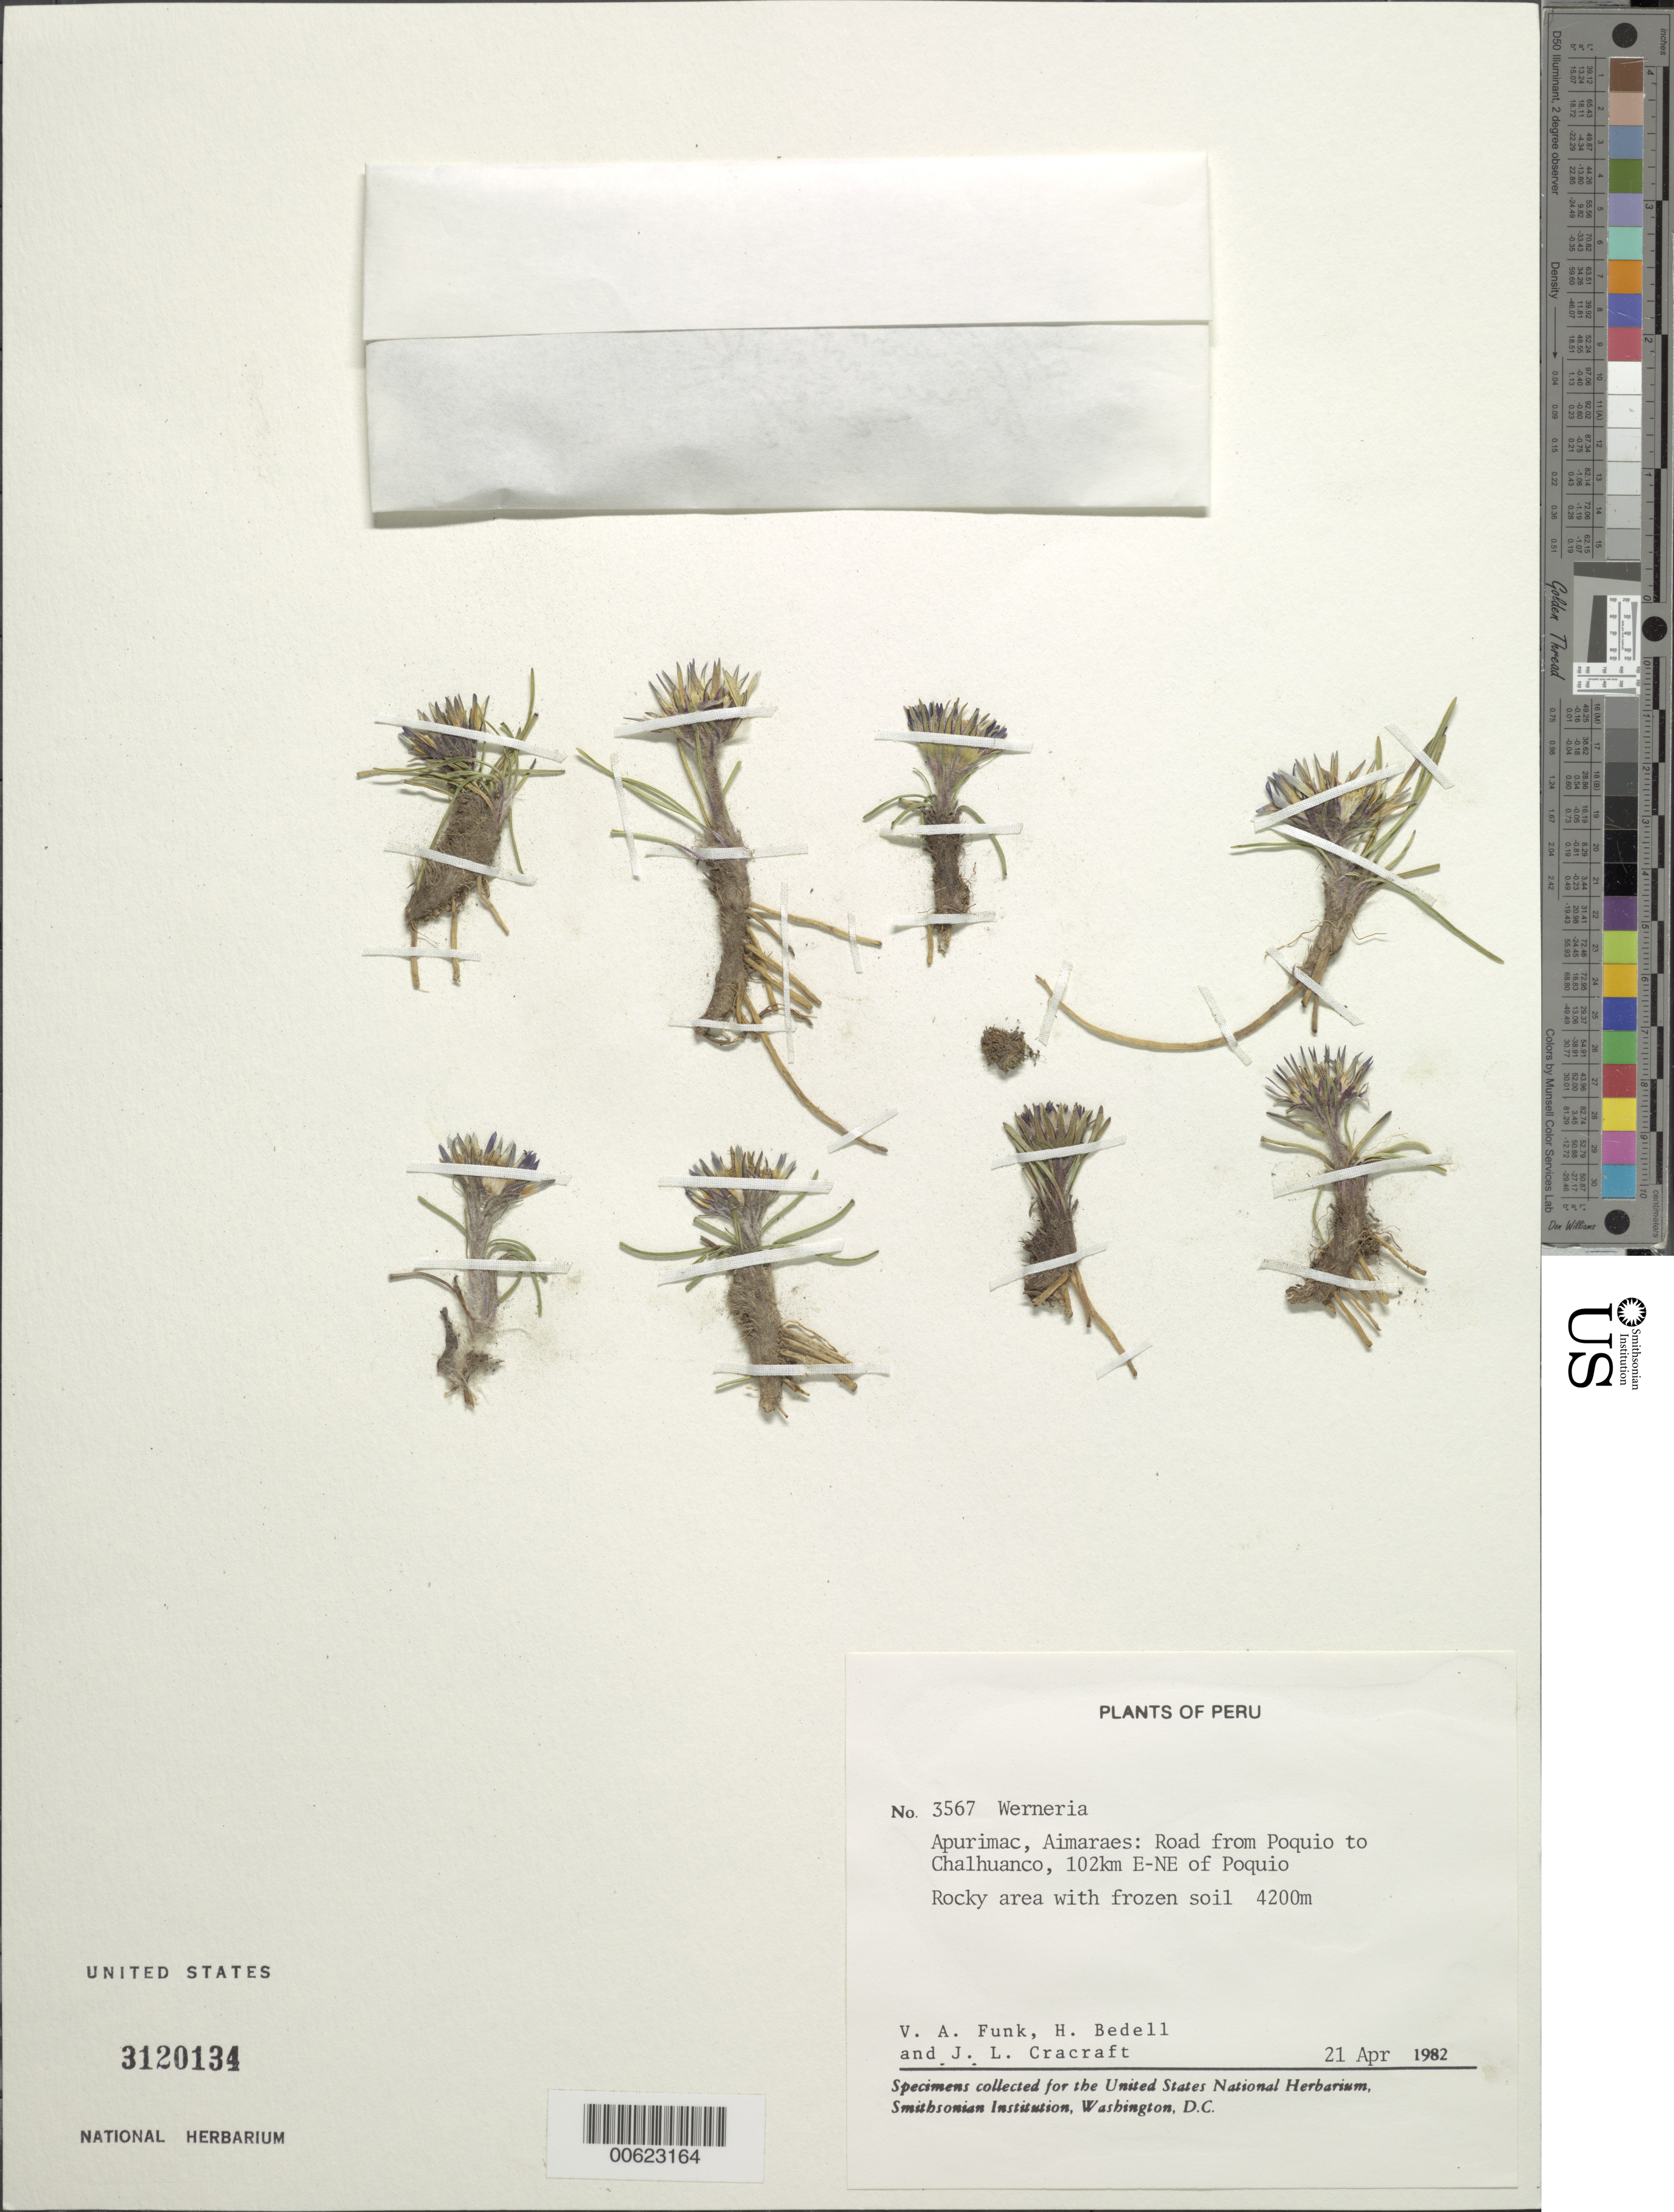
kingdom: Plantae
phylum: Tracheophyta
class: Magnoliopsida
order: Asterales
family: Asteraceae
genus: Werneria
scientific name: Werneria villosa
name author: A. Gray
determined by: Funk, Vicki A., (BOT), Smithsonian Institution - National Museum of Natural History (UNITED STATES)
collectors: V. Funk, H. G. Bedell & J. L. Cracraft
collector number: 3567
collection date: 1982-04-21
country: Peru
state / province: Apurímac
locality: Aimaraes: road to Poquio to Chalhuanco, 102 km E-NE of Poquio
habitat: Rocky area with frozen soil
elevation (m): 4200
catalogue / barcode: US 3120134